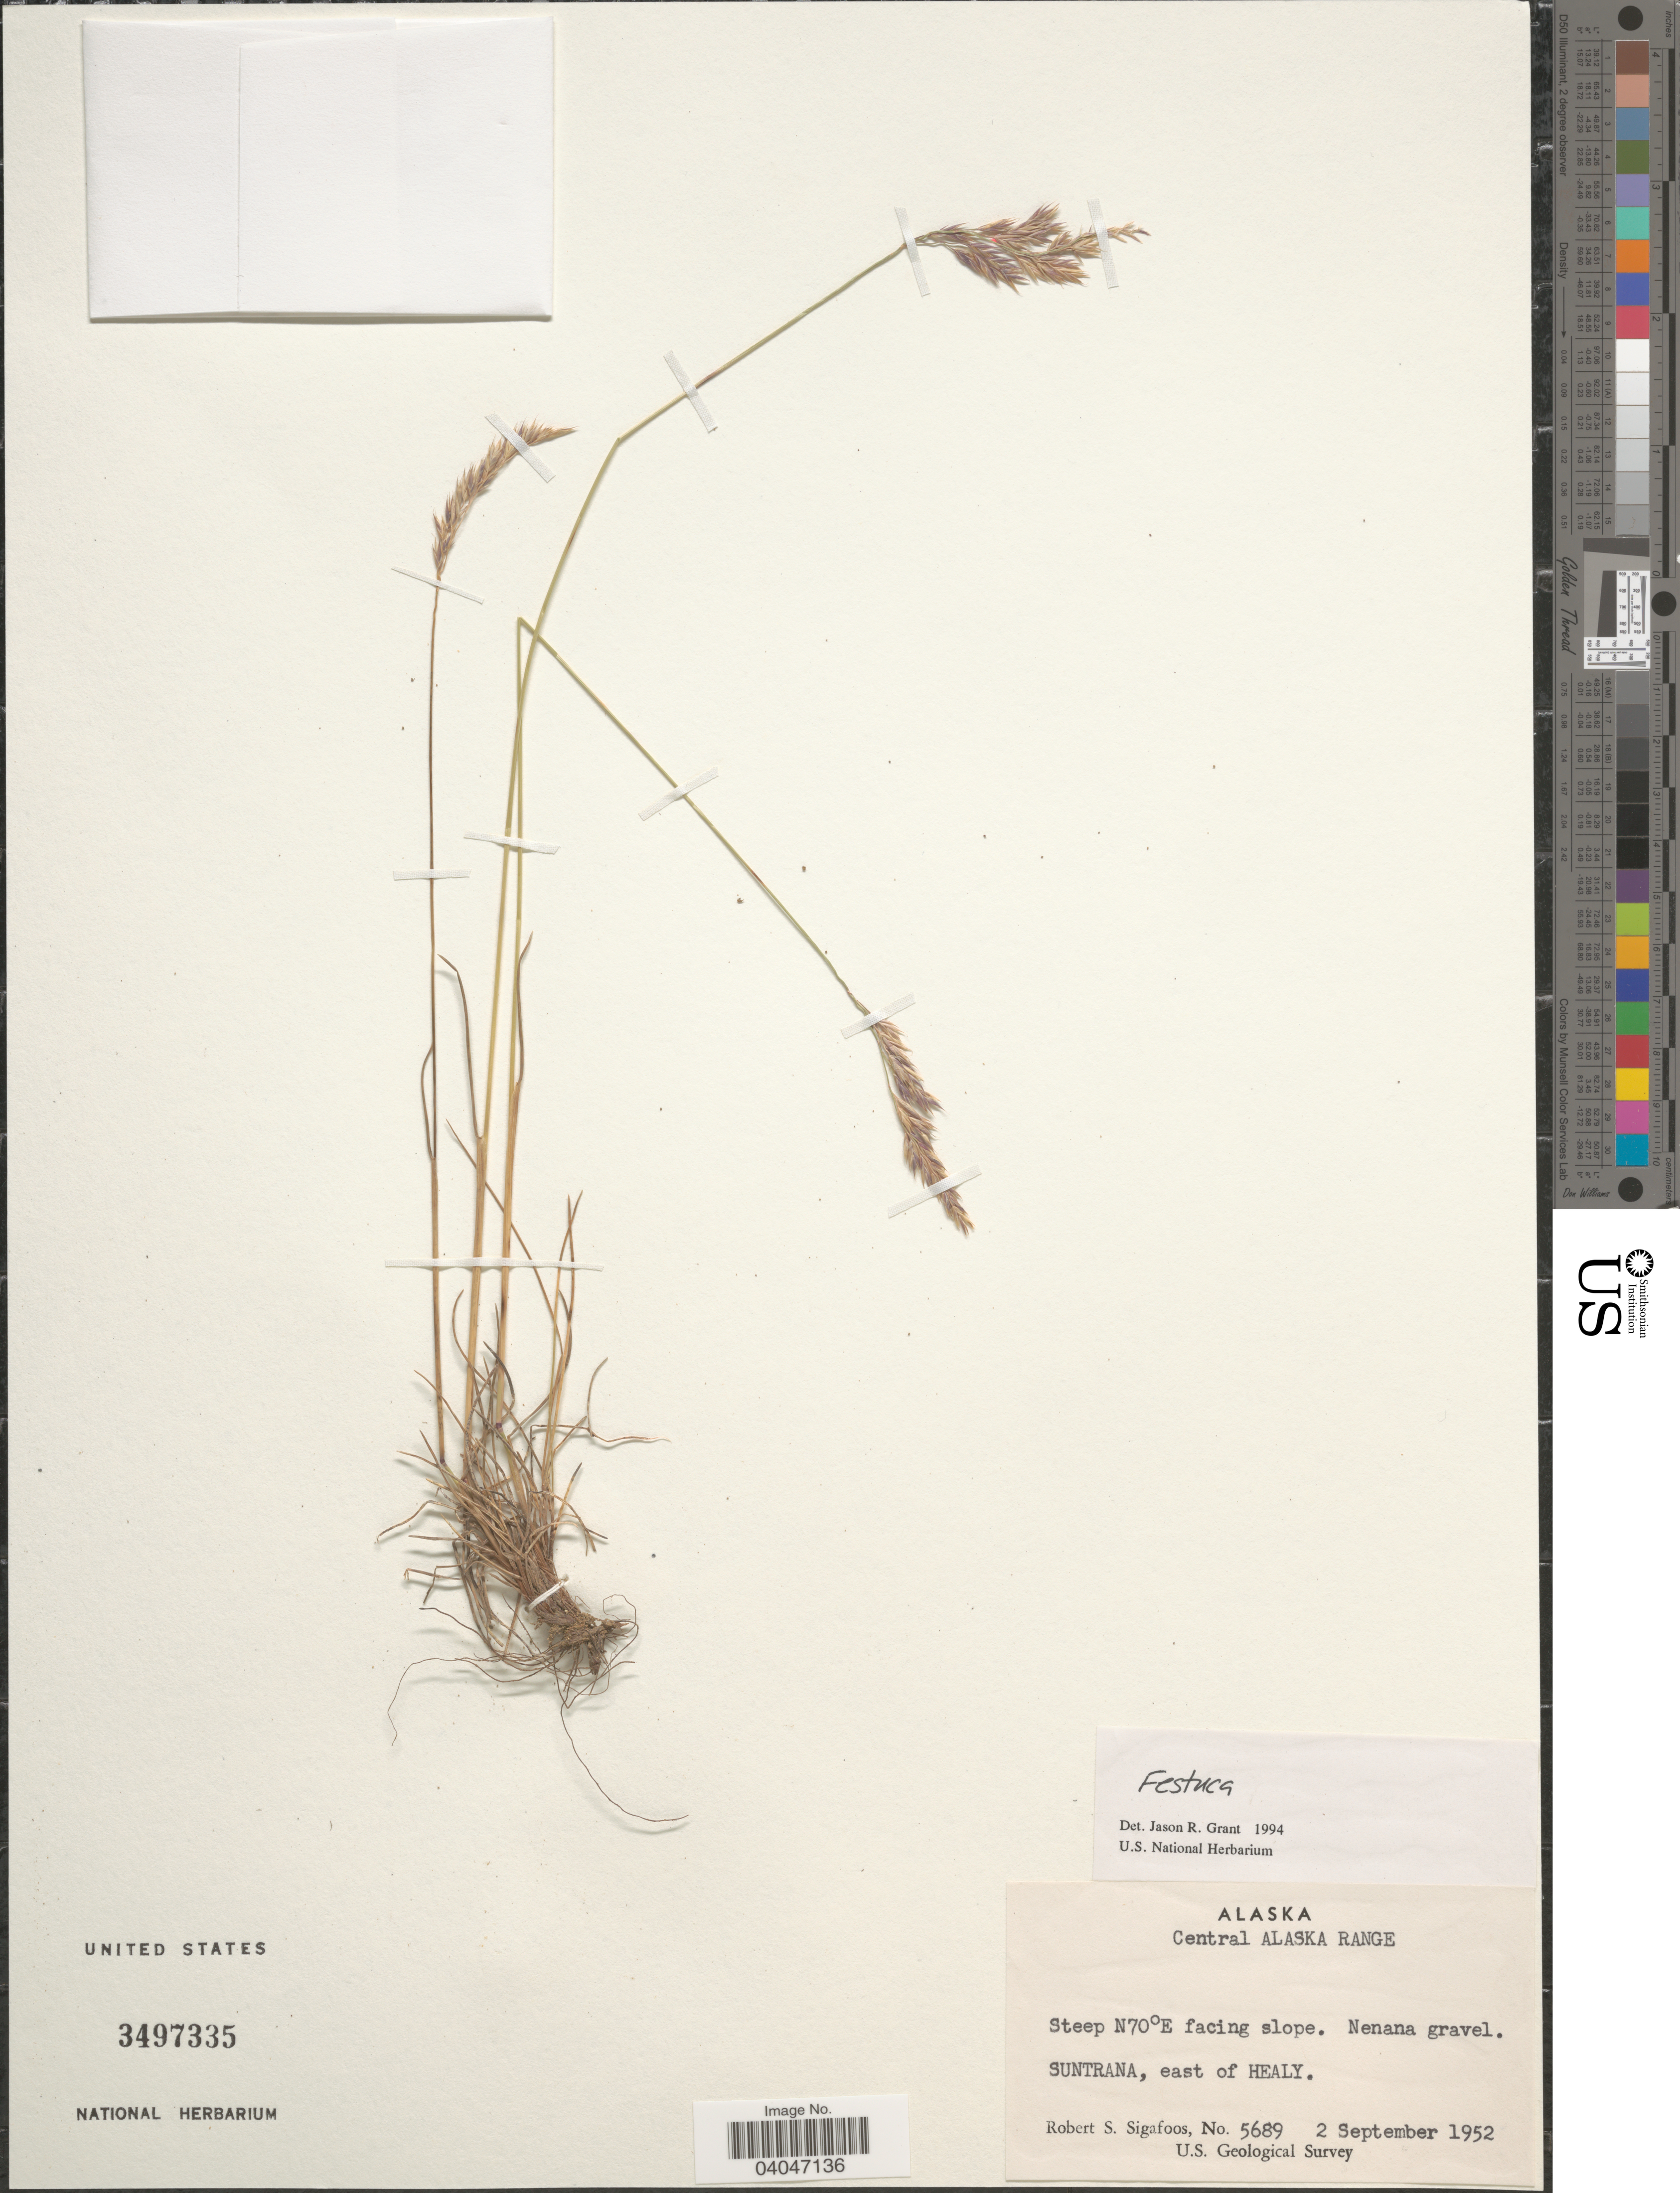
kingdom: Plantae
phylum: Tracheophyta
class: Liliopsida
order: Poales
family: Poaceae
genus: Festuca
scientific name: Festuca sp.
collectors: R. Sigafoos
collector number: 5689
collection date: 1952-09-02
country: United States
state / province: Alaska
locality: Central Alaska Range. Steep N70ºE facing slope. Nenana gravel. Suntrana, east of Healy.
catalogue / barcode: US 3497335